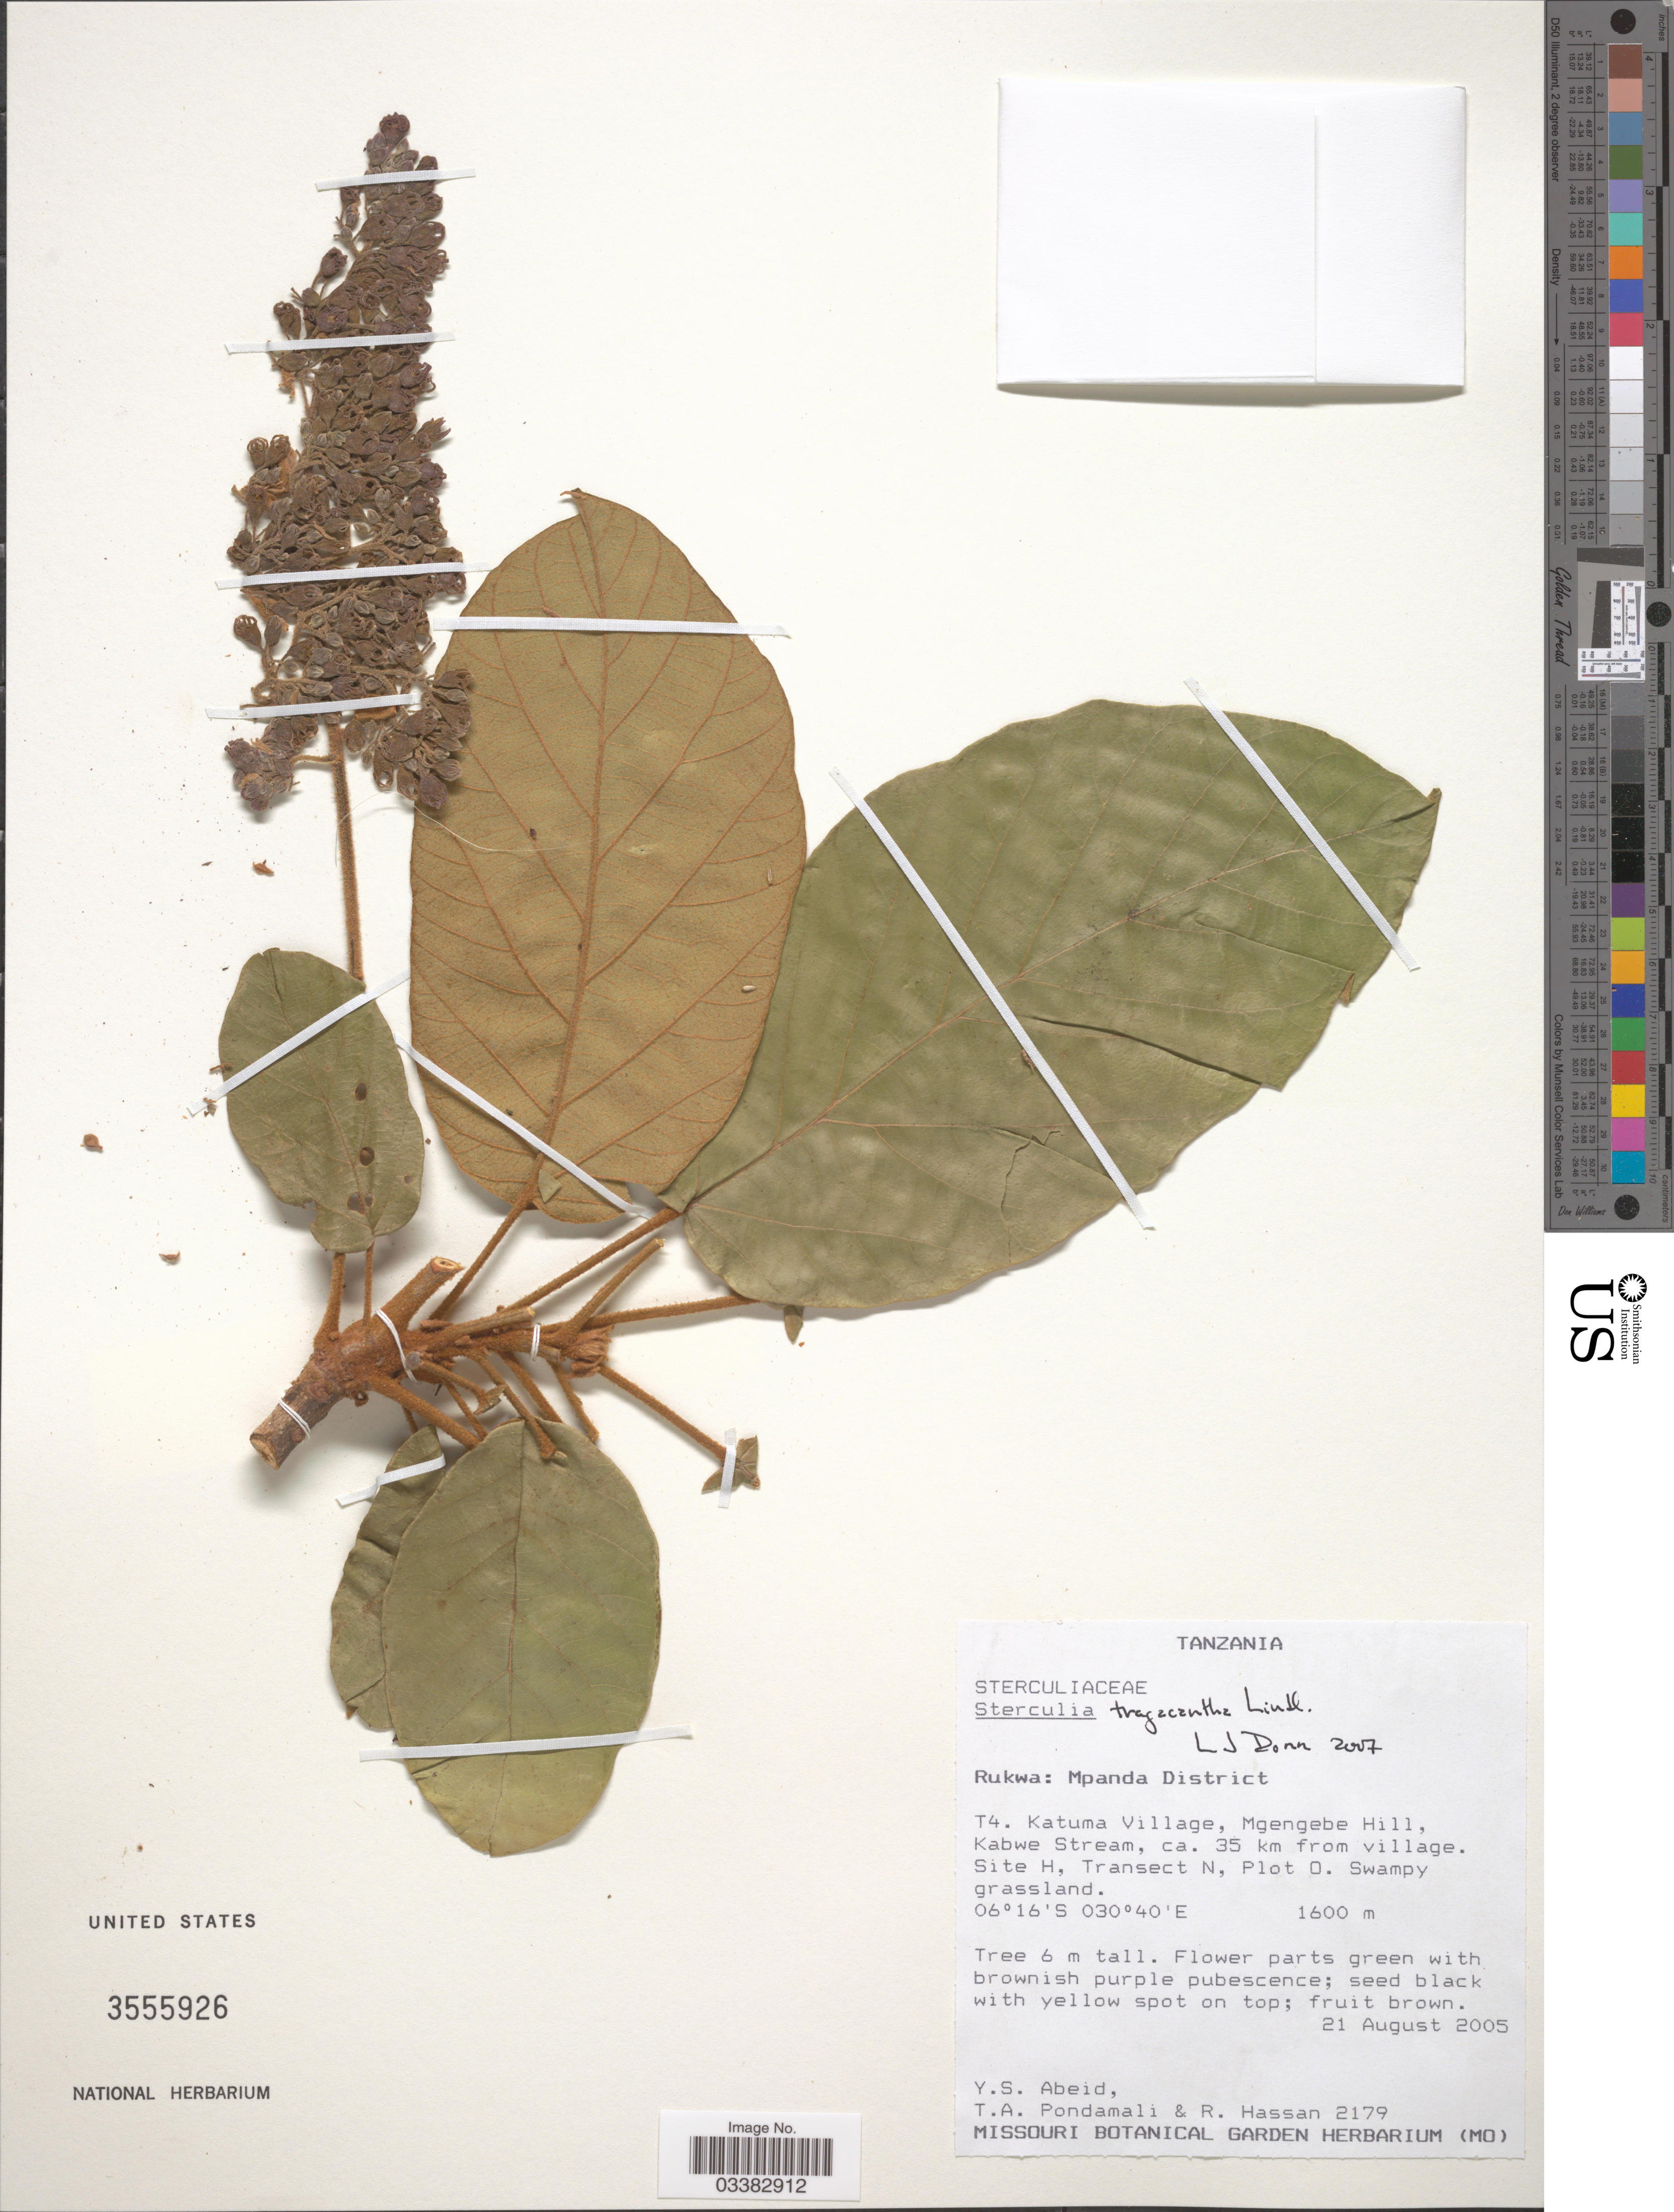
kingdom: Plantae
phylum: Tracheophyta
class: Magnoliopsida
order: Malvales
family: Malvaceae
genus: Sterculia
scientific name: Sterculia tragacantha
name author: Lindl.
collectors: Y. Abeid, T. Pondamali & R. Hassan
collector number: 2179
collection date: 2005-08-21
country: Tanzania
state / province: Rukwa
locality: Mpanda District. T4. Katuma Village, Mgengebe Hill, Kabwe Stream, ca. 35 km from village. Site H, Transect N, Plot O.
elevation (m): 1600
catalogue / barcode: US 3555926